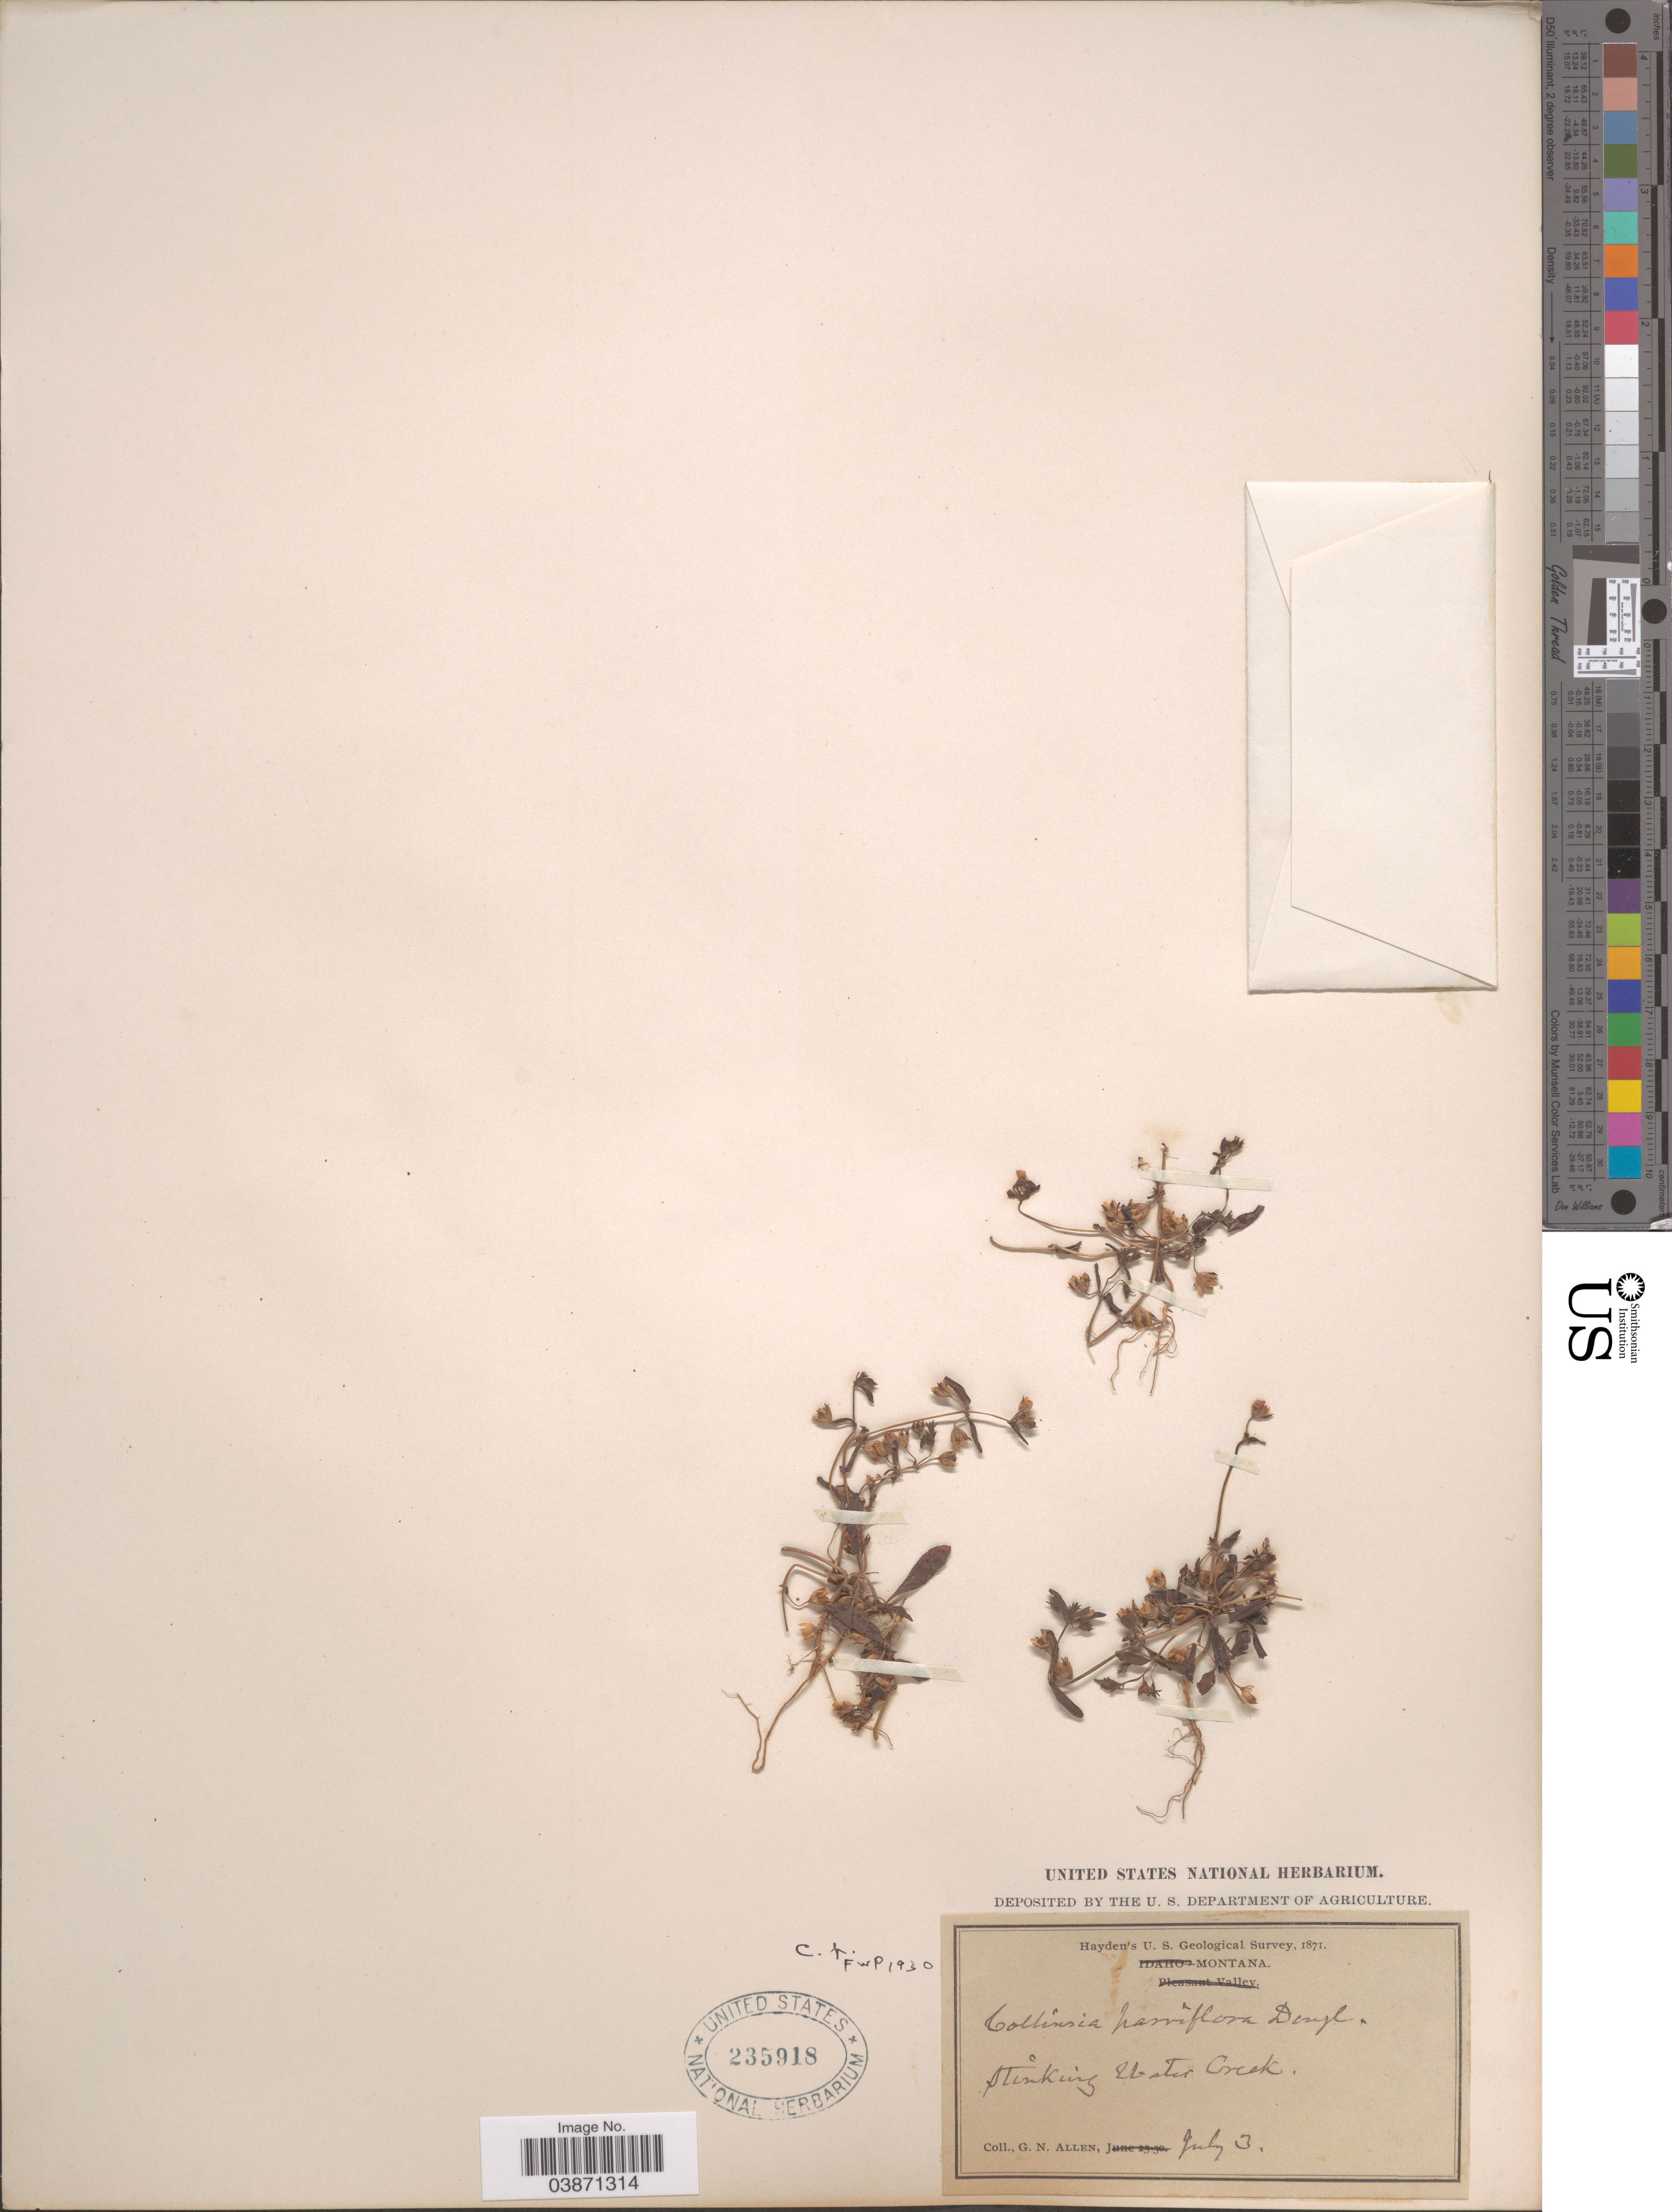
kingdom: Plantae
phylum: Tracheophyta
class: Magnoliopsida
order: Lamiales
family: Plantaginaceae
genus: Collinsia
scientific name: Collinsia parviflora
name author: Douglas ex Lindl.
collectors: G. N. Allen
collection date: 1871-07-03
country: United States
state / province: Montana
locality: Stinking Water Creek.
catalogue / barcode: US 235918